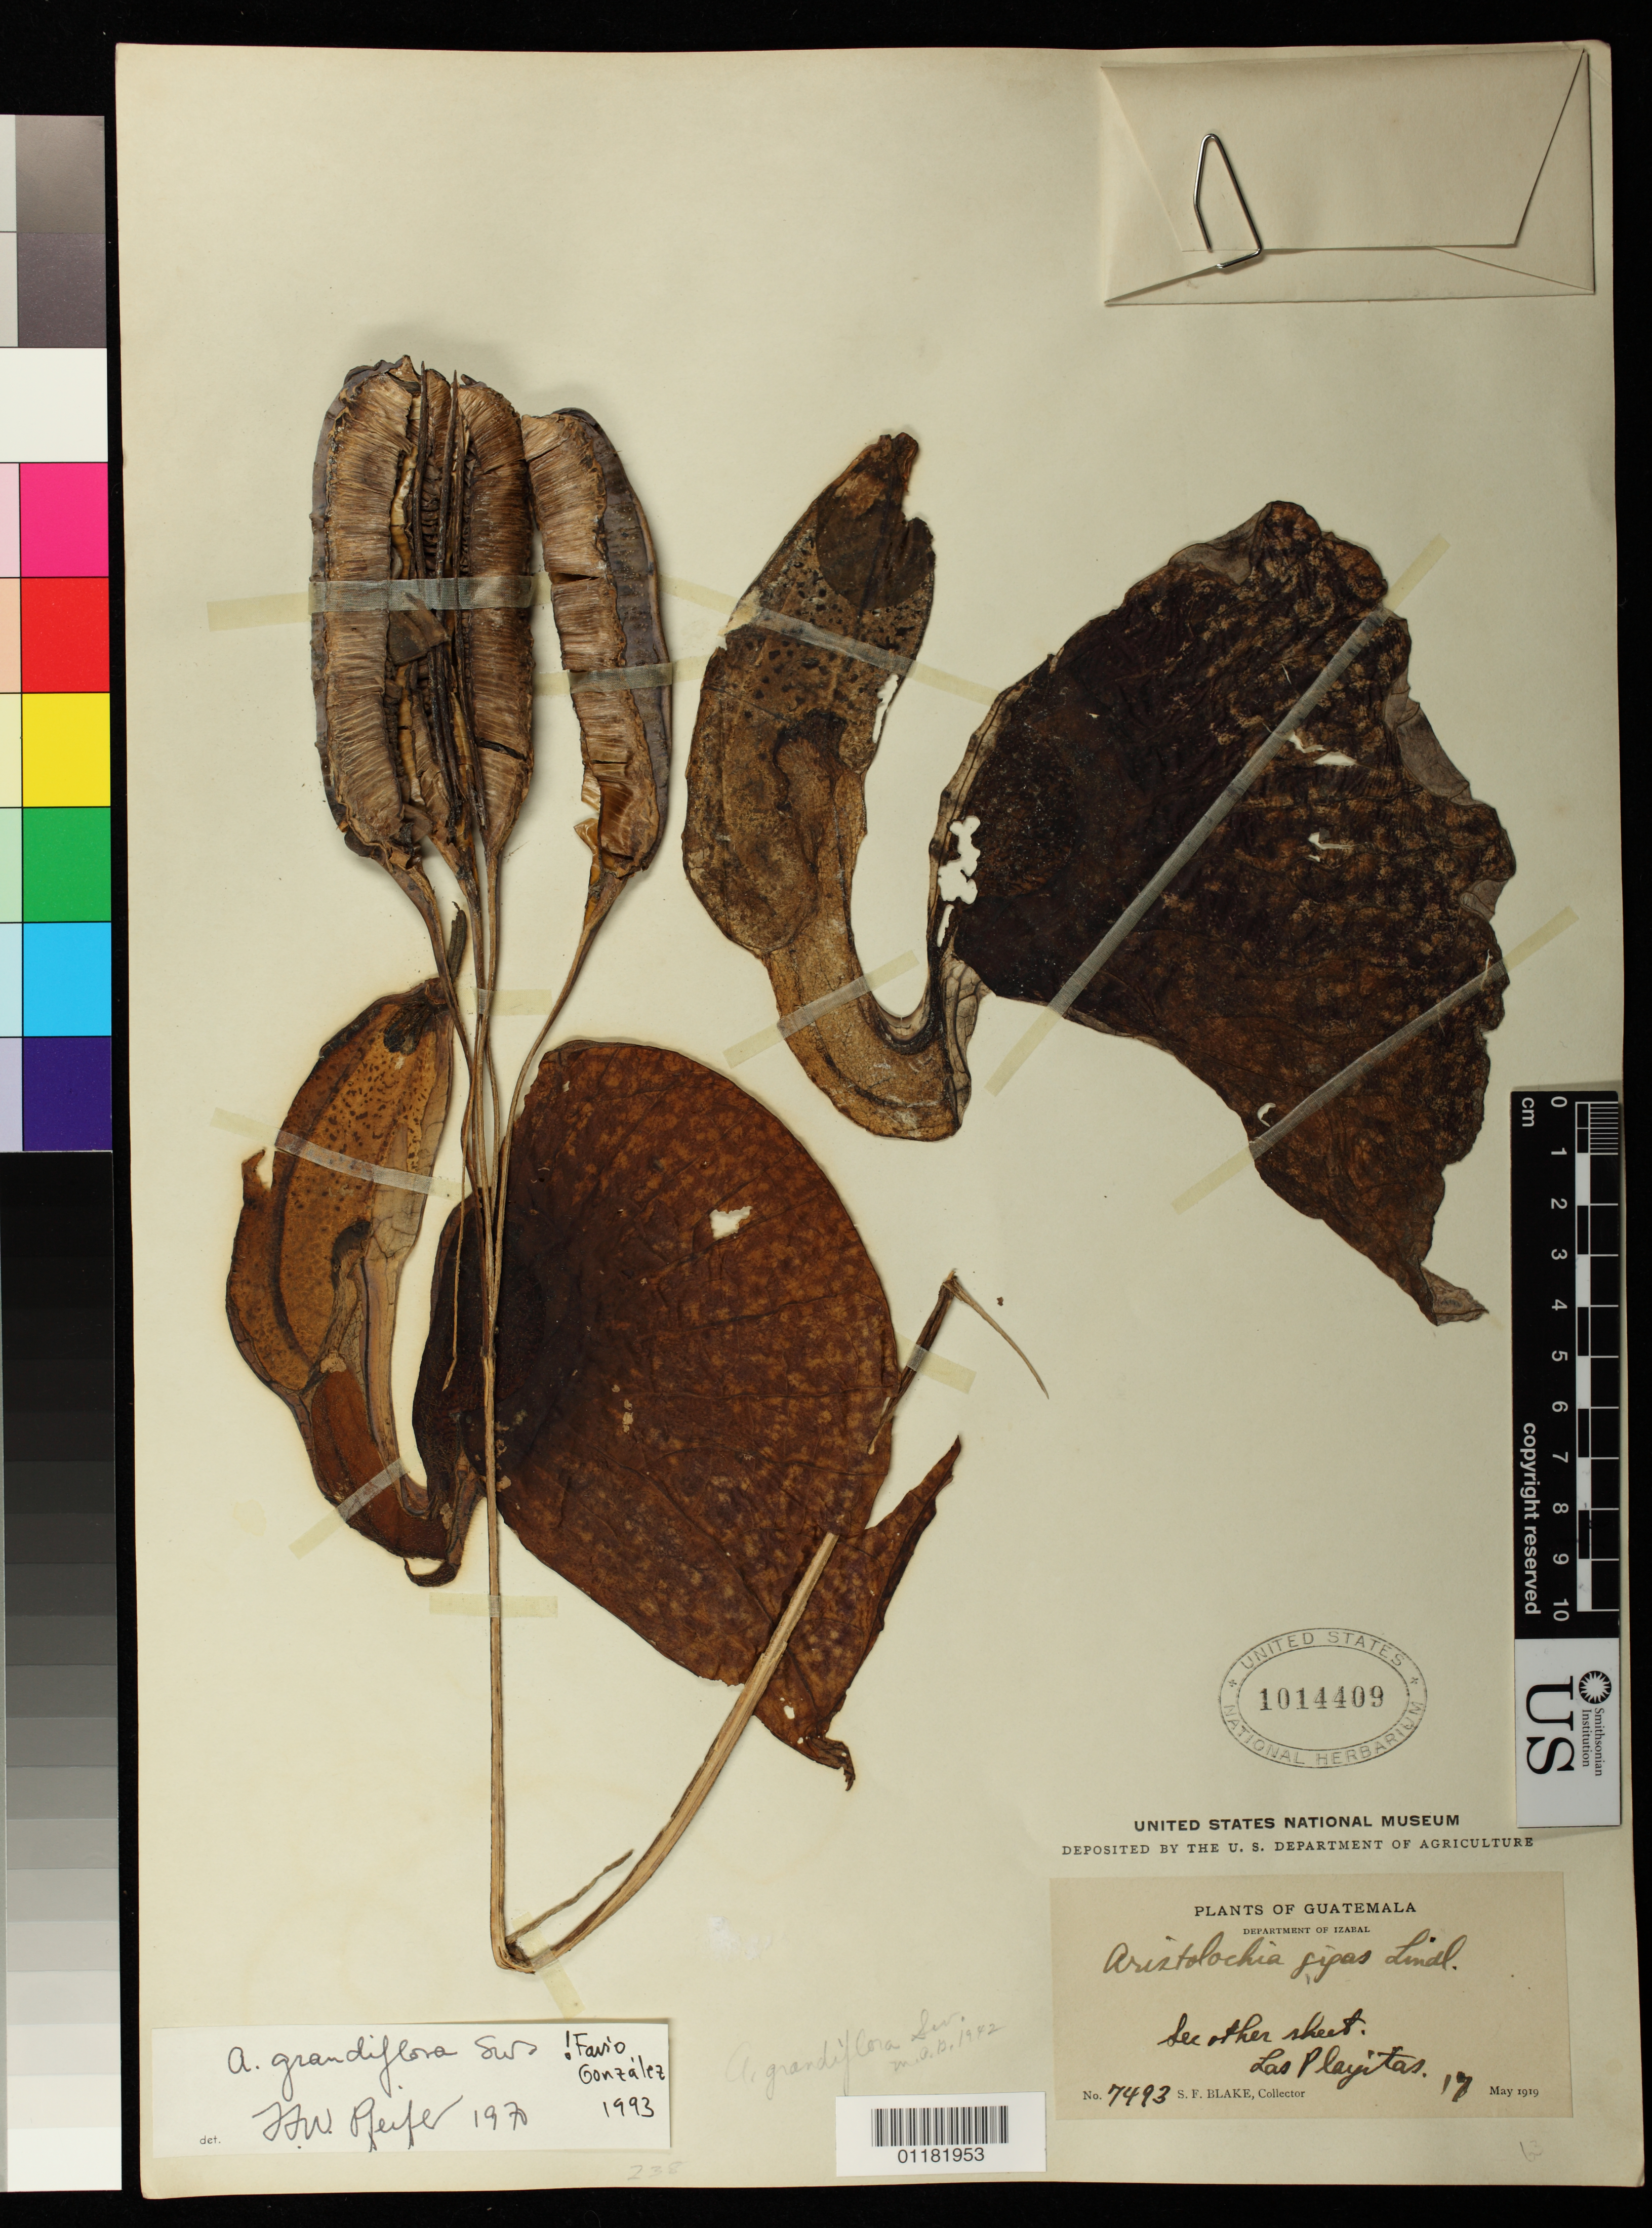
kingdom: Plantae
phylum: Tracheophyta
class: Magnoliopsida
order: Piperales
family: Aristolochiaceae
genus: Aristolochia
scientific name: Aristolochia grandiflora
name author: Sw.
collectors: S. Blake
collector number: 7493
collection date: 1919-03-17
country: Guatemala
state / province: Izabal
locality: Las Playitas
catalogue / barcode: US 1014409